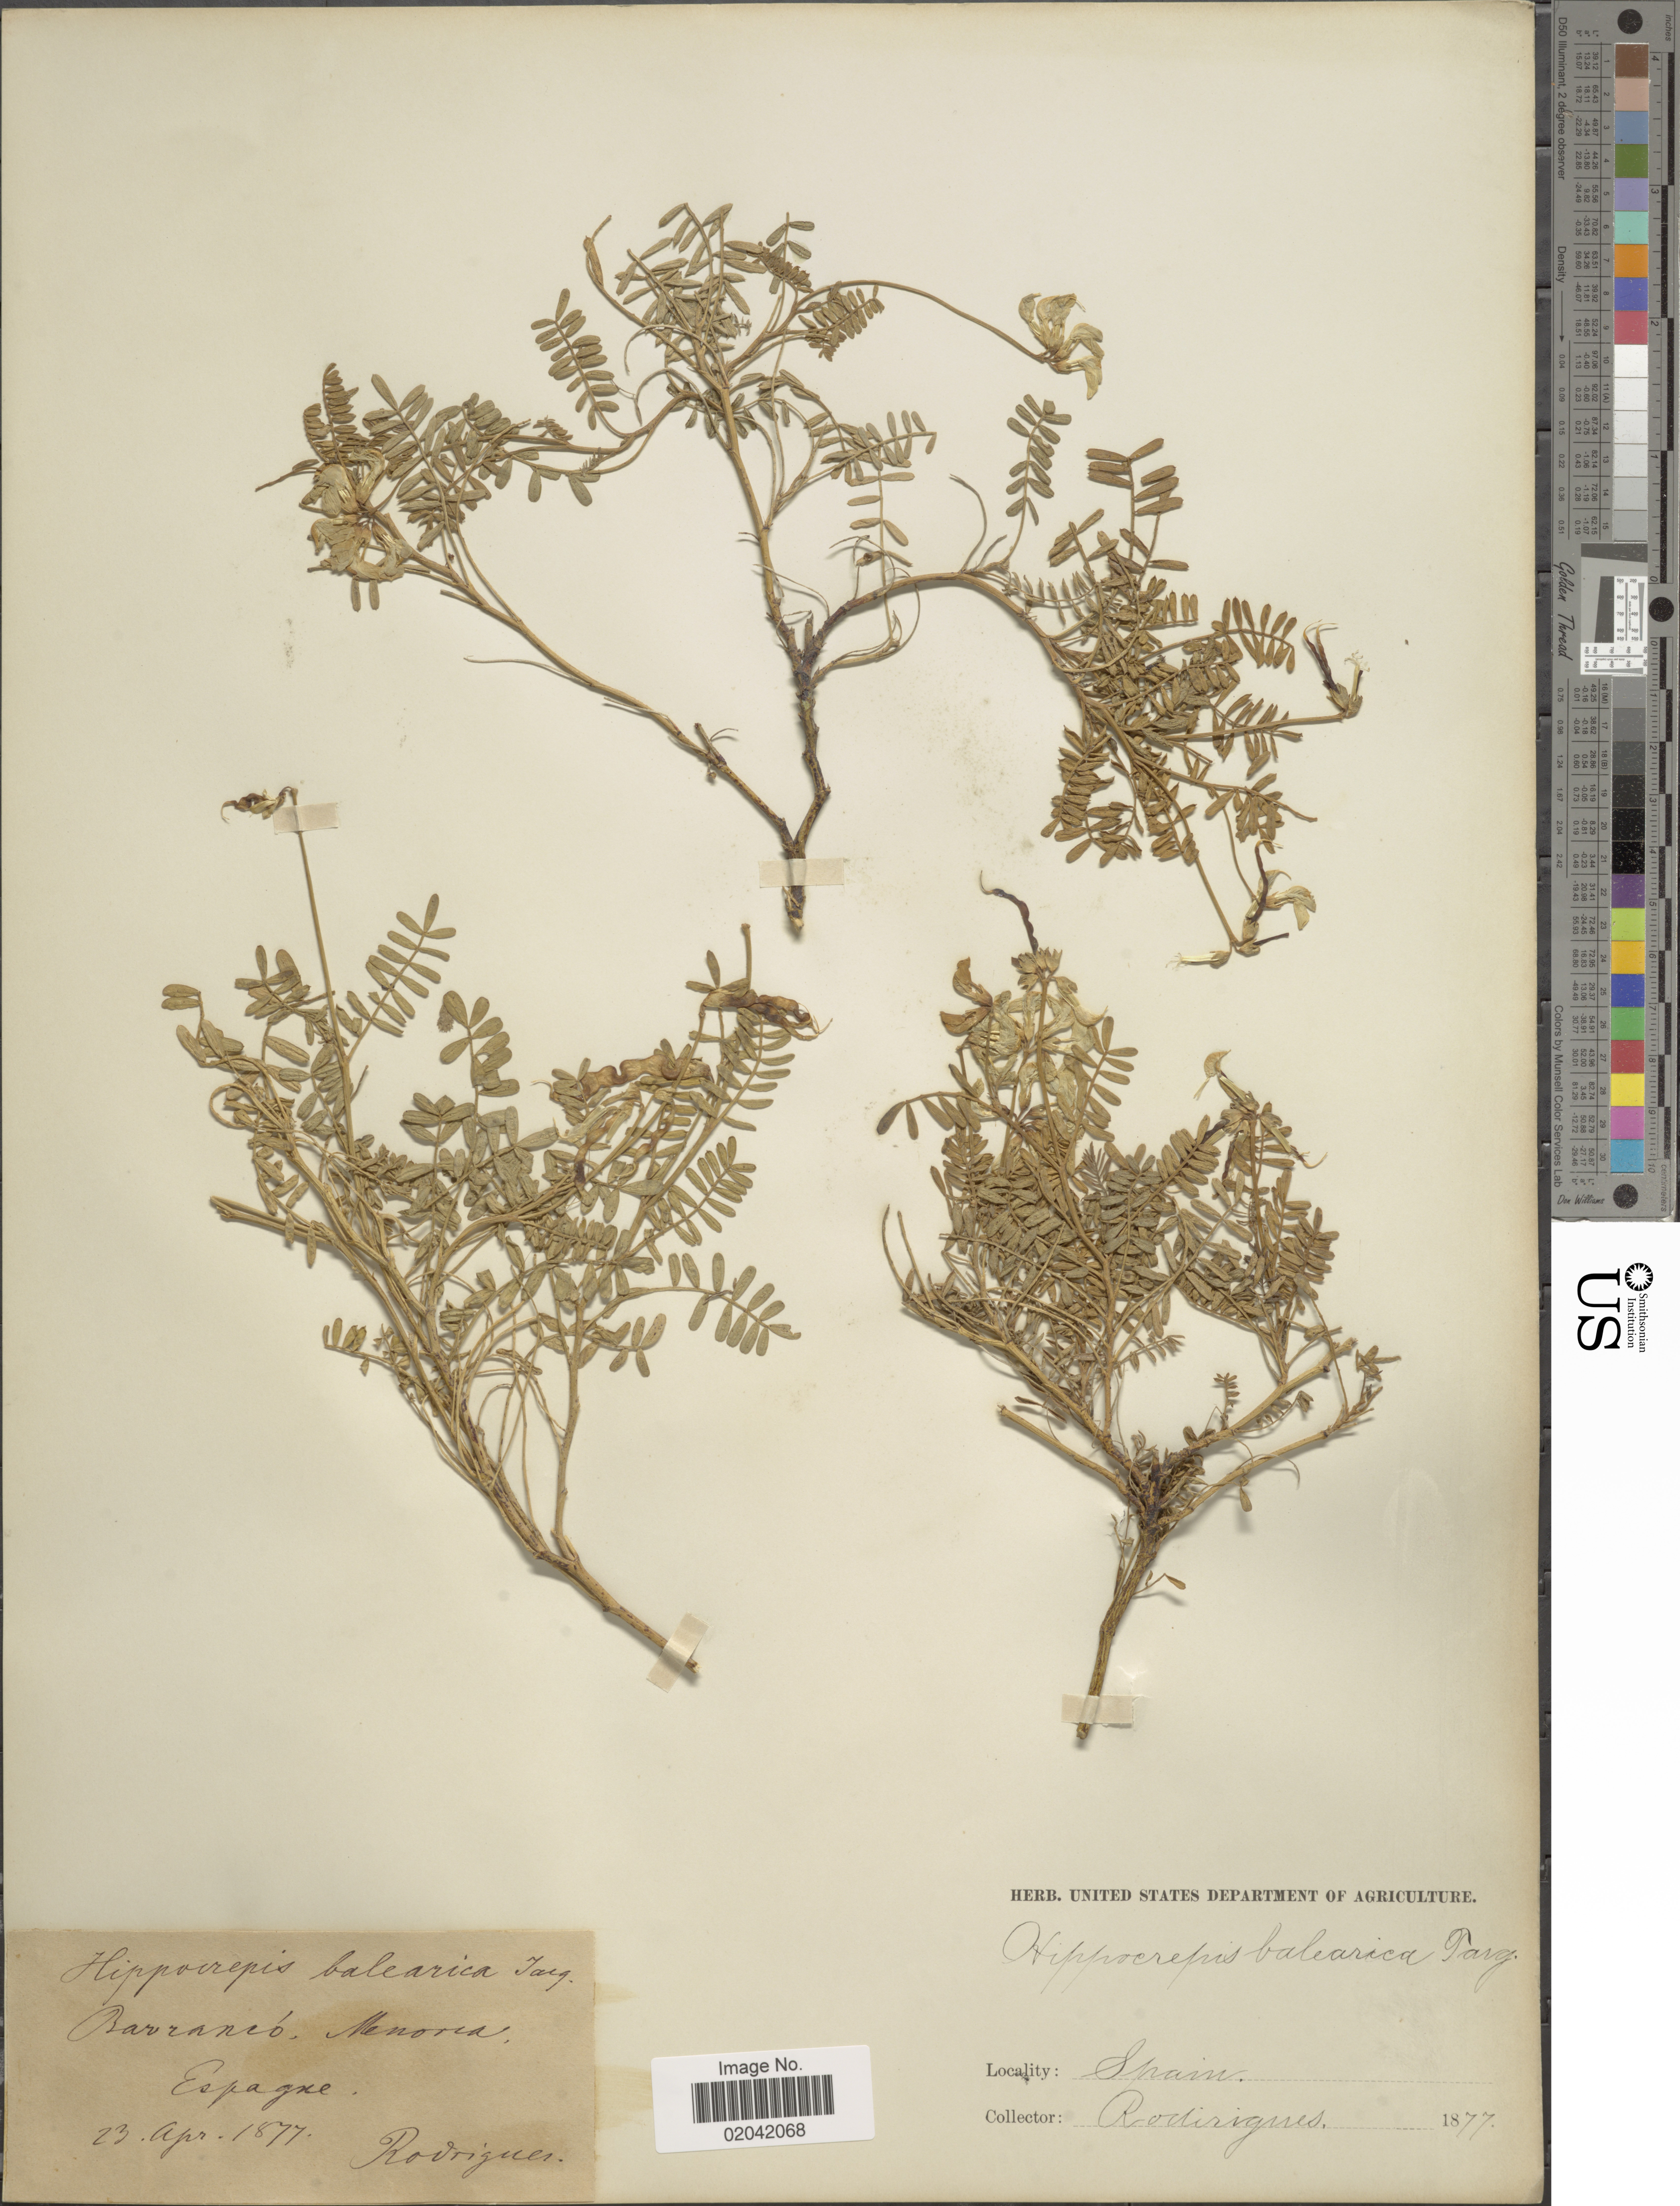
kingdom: Plantae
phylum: Tracheophyta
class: Magnoliopsida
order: Fabales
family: Fabaceae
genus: Hippocrepis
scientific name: Hippocrepis balearica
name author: Jacq.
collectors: Rodrigues, --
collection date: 1877-04-23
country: Spain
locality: Barranco, Menorca